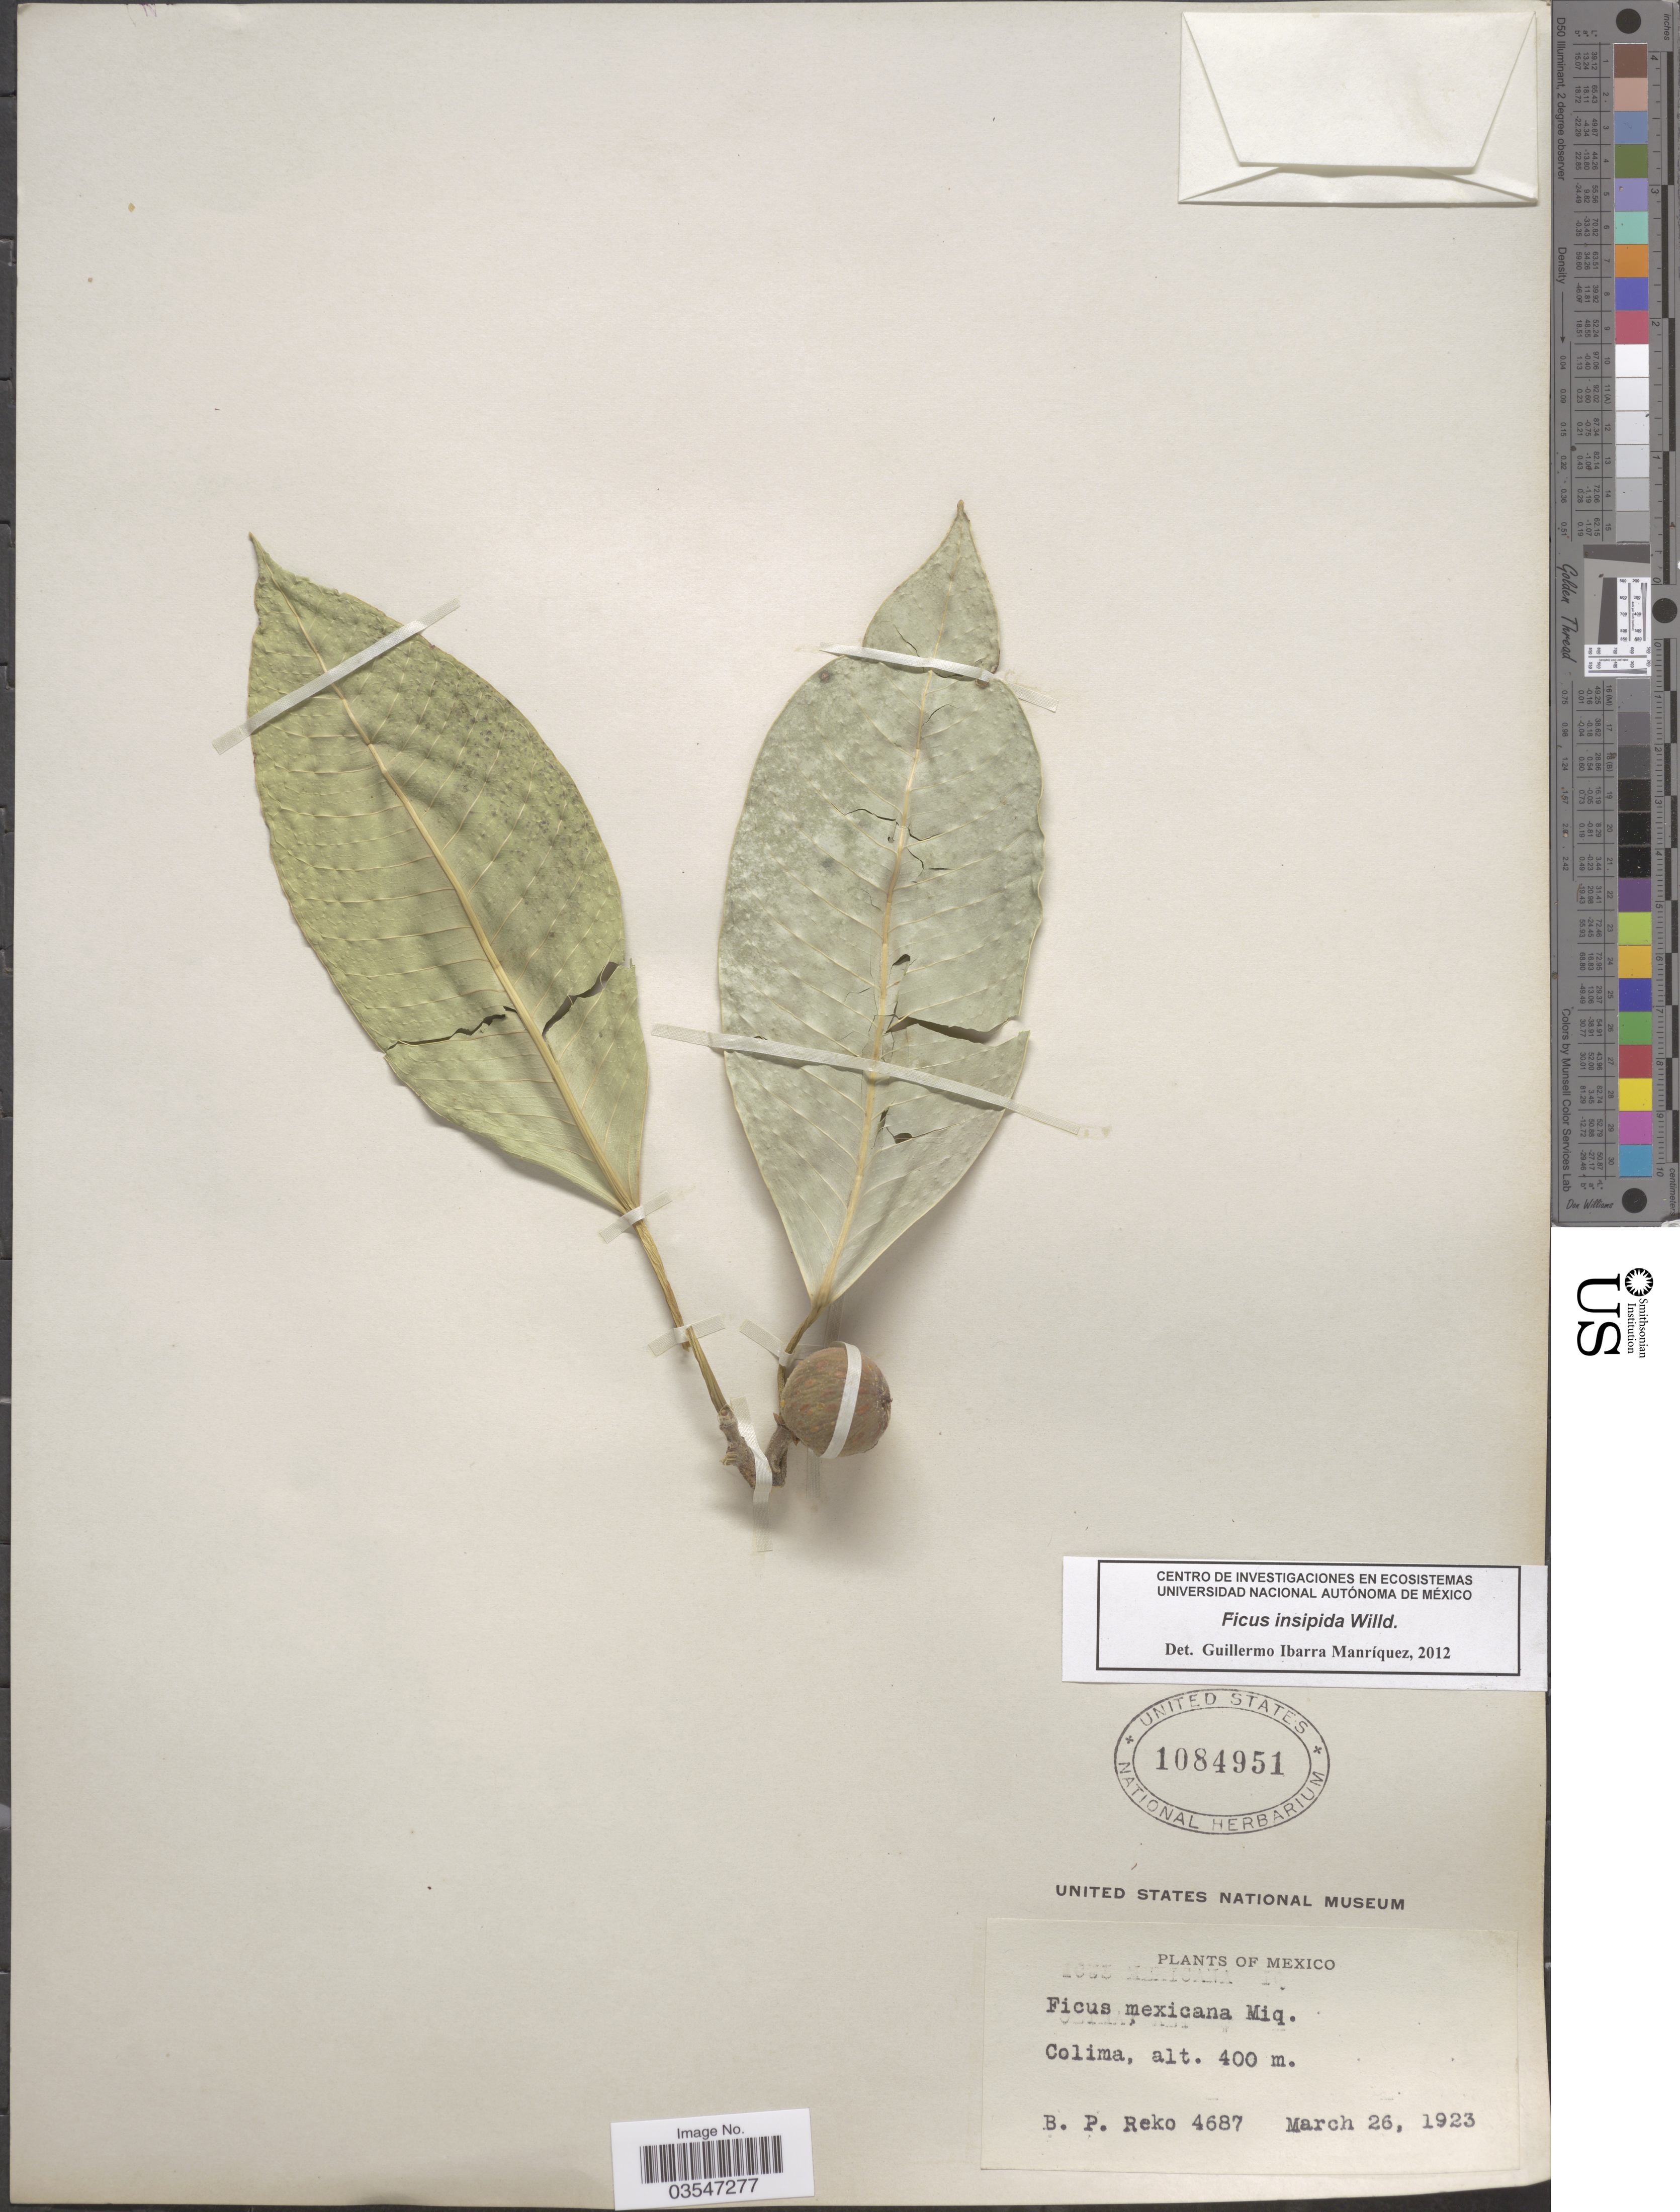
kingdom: Plantae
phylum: Tracheophyta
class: Magnoliopsida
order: Rosales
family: Moraceae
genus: Ficus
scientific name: Ficus insipida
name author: Willd.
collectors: B. P. Reko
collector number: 4687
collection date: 1923-03-26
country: Mexico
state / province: Colima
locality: Colima.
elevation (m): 400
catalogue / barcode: US 1084951